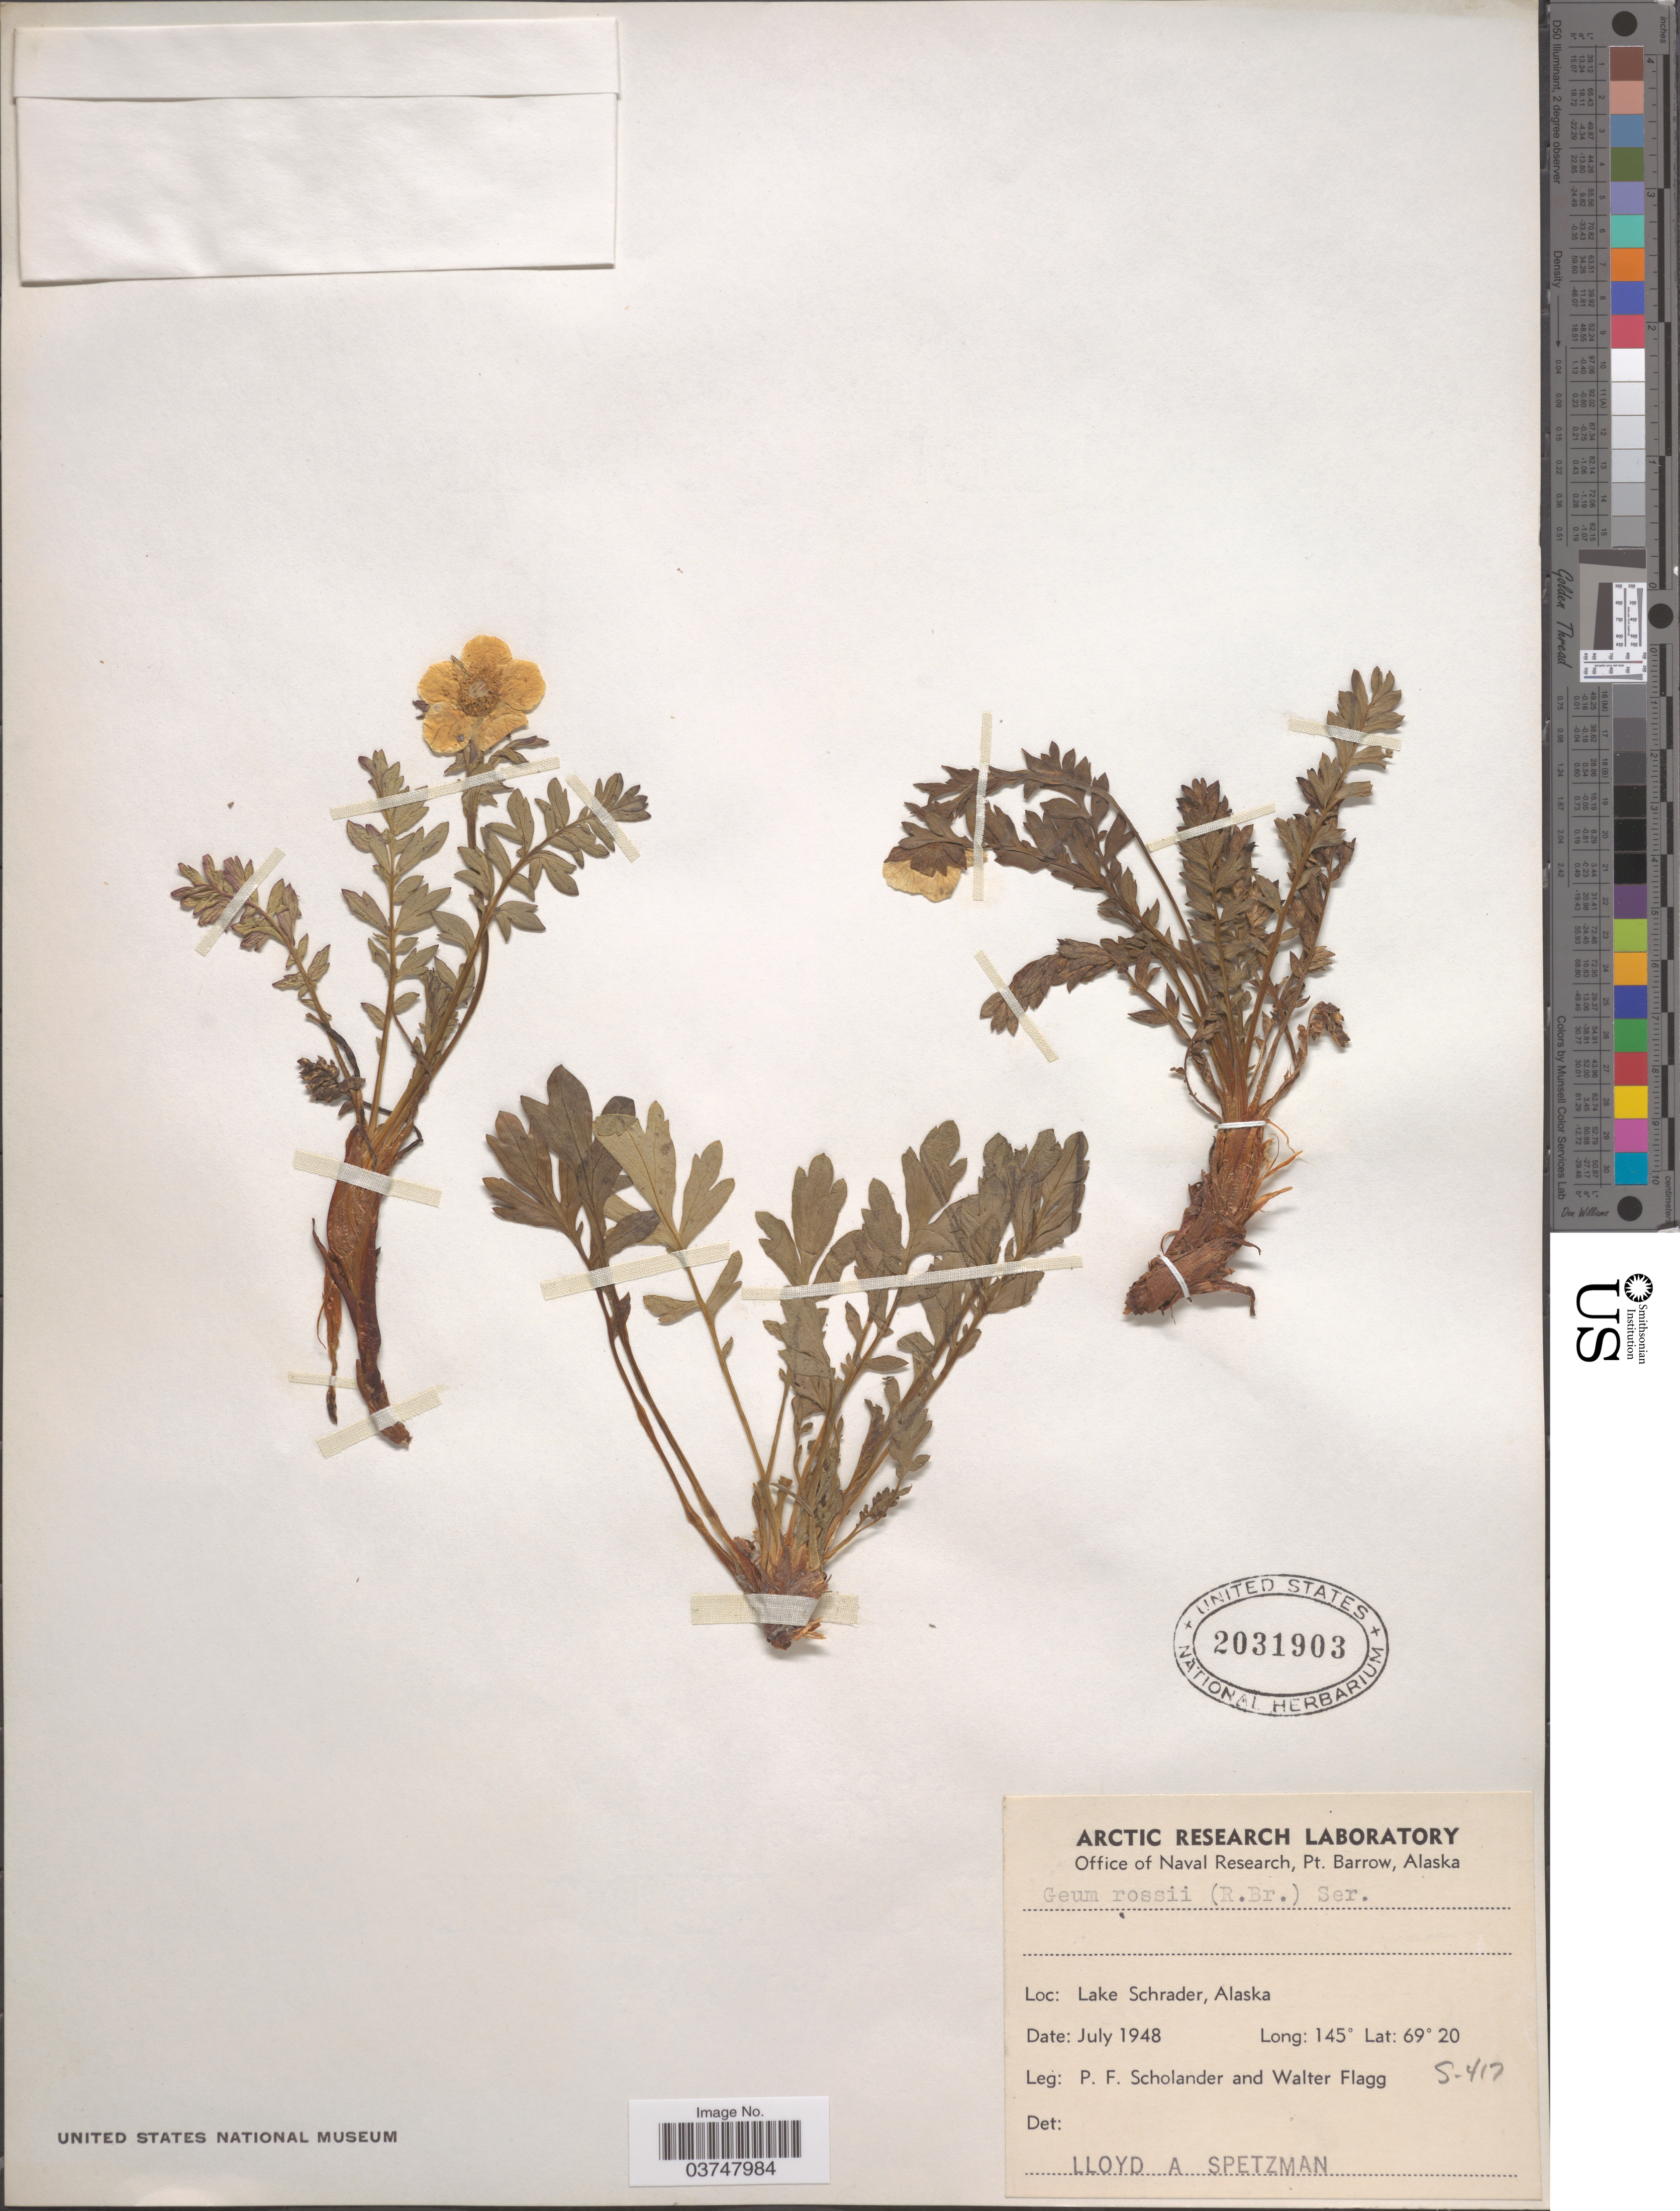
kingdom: Plantae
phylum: Tracheophyta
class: Magnoliopsida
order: Rosales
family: Rosaceae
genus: Geum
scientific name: Geum rossii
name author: (R. Br.) Ser.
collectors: P. Scholander & W. Flagg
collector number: S417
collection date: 1948-07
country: United States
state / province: Alaska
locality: Lake Schrader.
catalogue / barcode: US 2031903